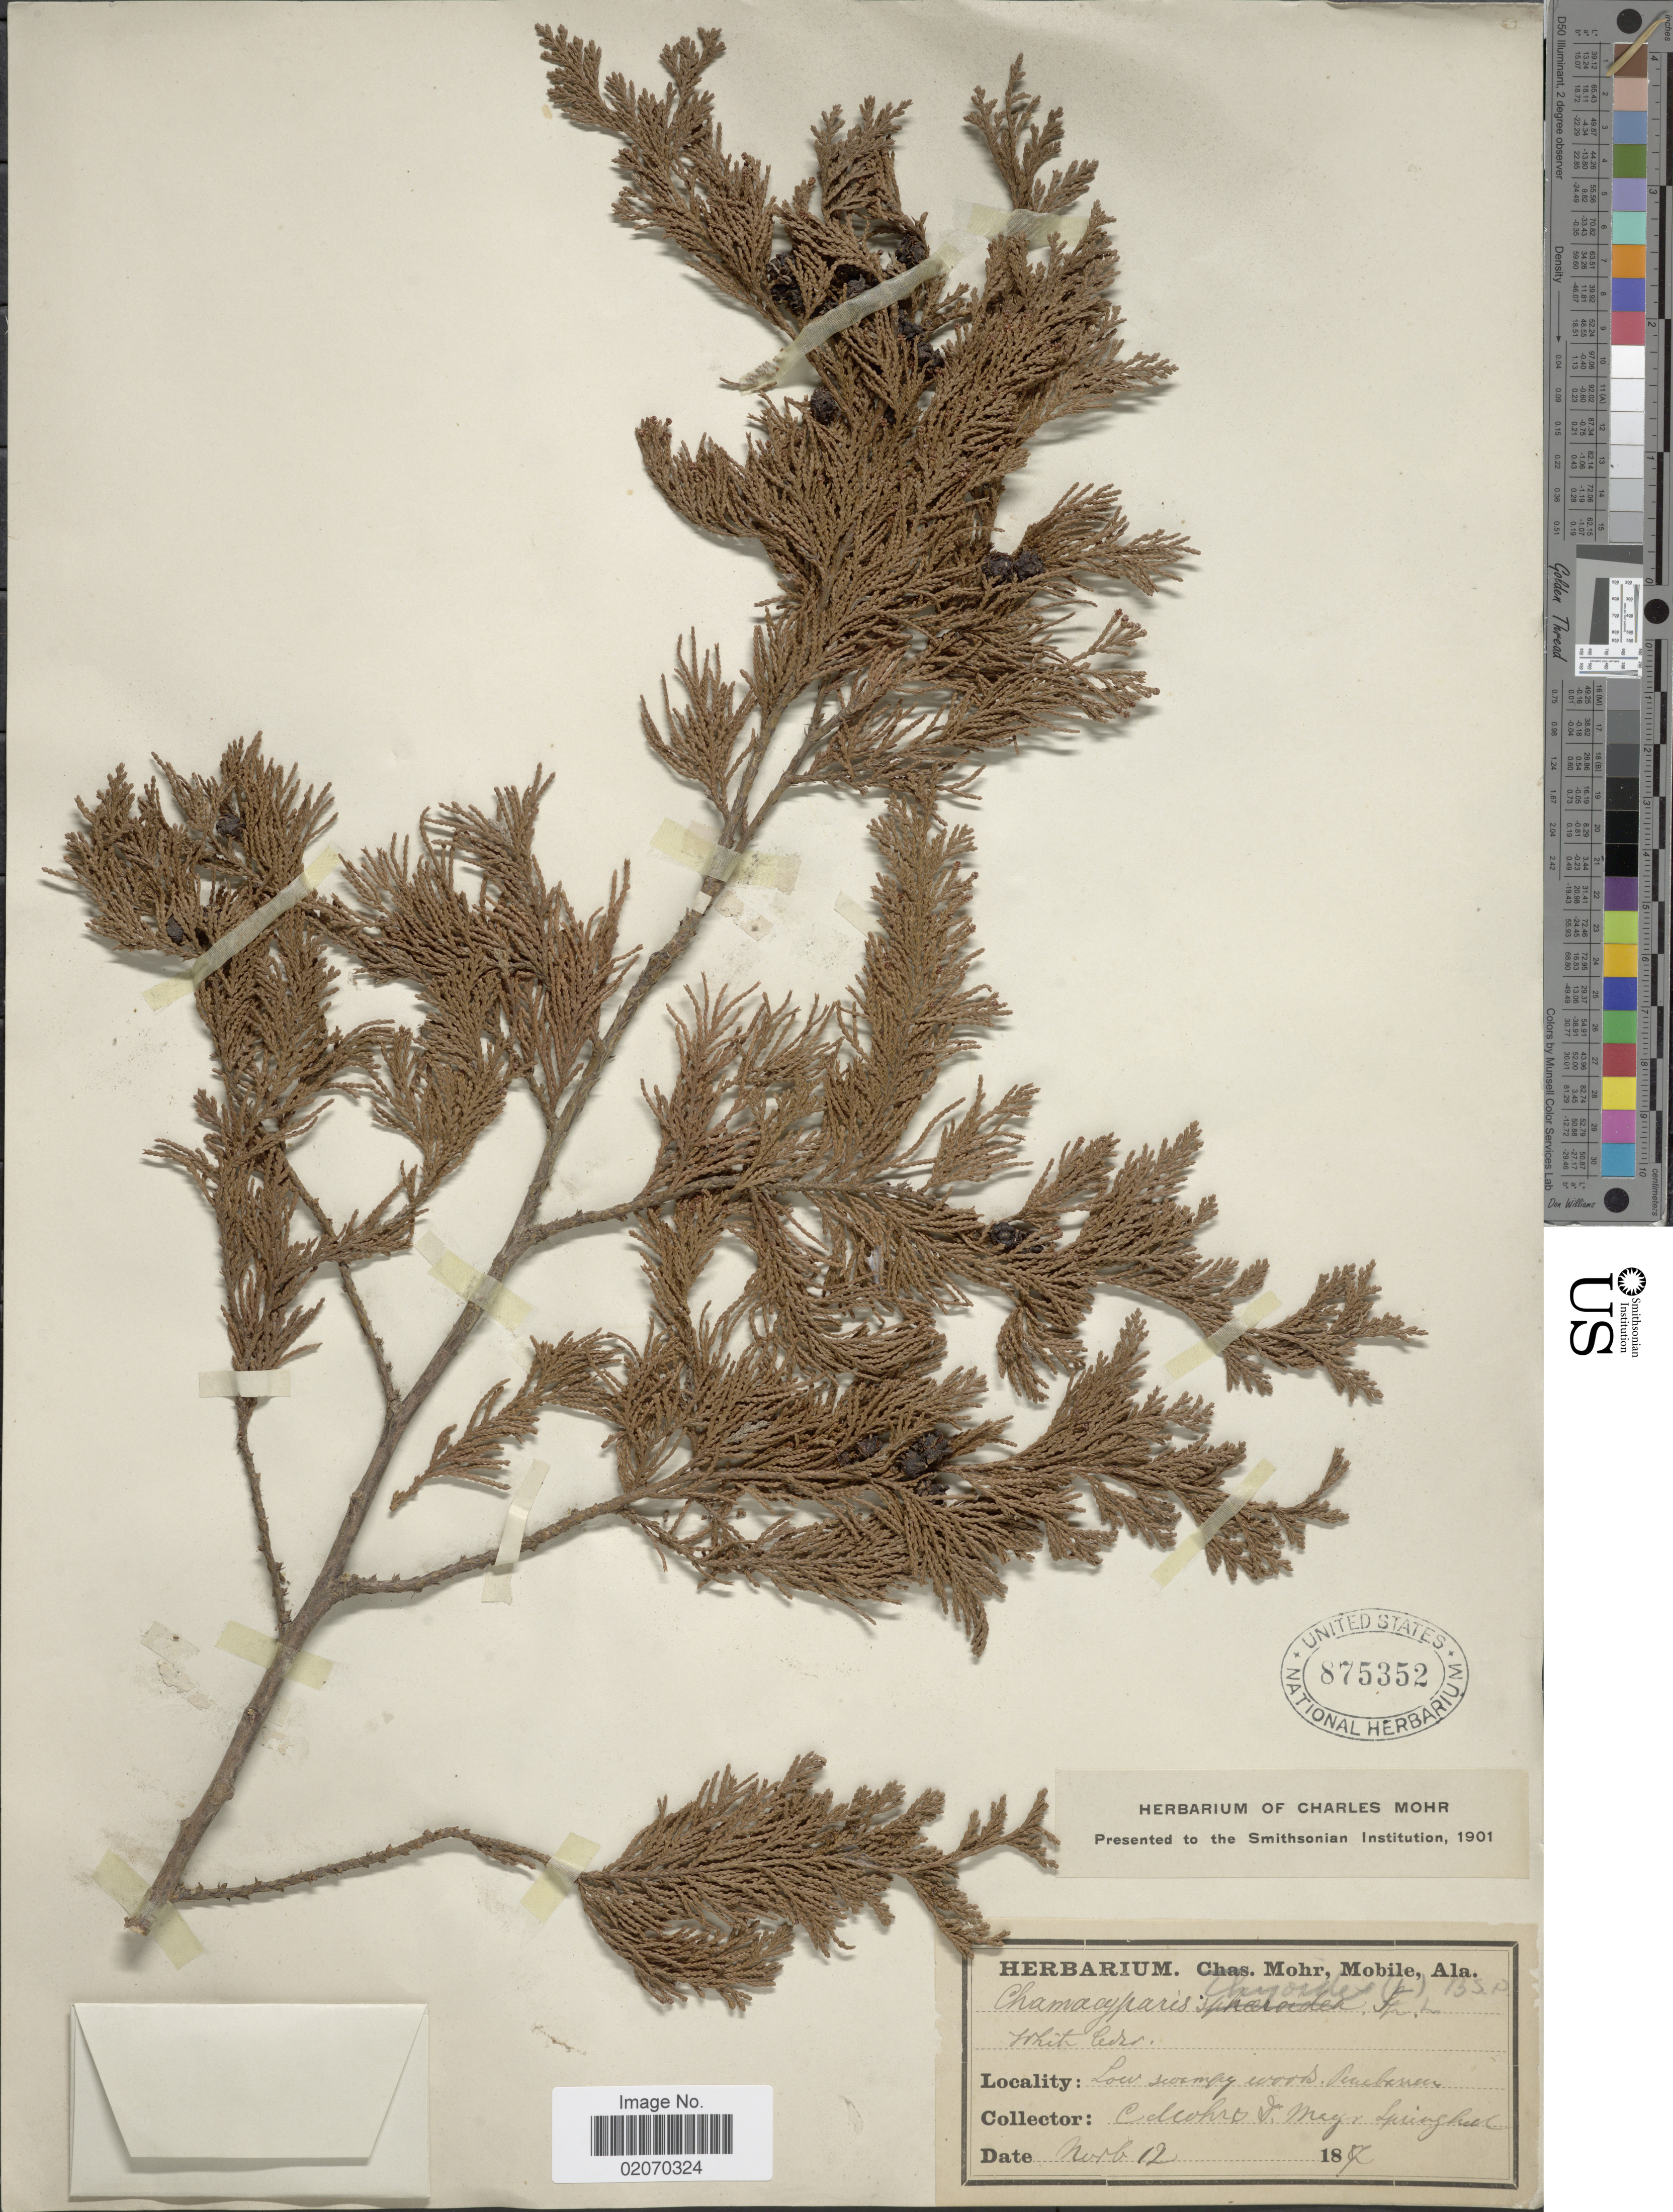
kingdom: Plantae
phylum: Tracheophyta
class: Pinopsida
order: Pinales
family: Cupressaceae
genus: Chamaecyparis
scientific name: Chamaecyparis thyoides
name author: (L.) Britton, Stearns & Poggenb.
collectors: C. T. Mohr & -. Mayr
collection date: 1887-11-12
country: United States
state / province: Alabama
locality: Springhill. Low swampy woods. Pine barrens.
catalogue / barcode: US 875352